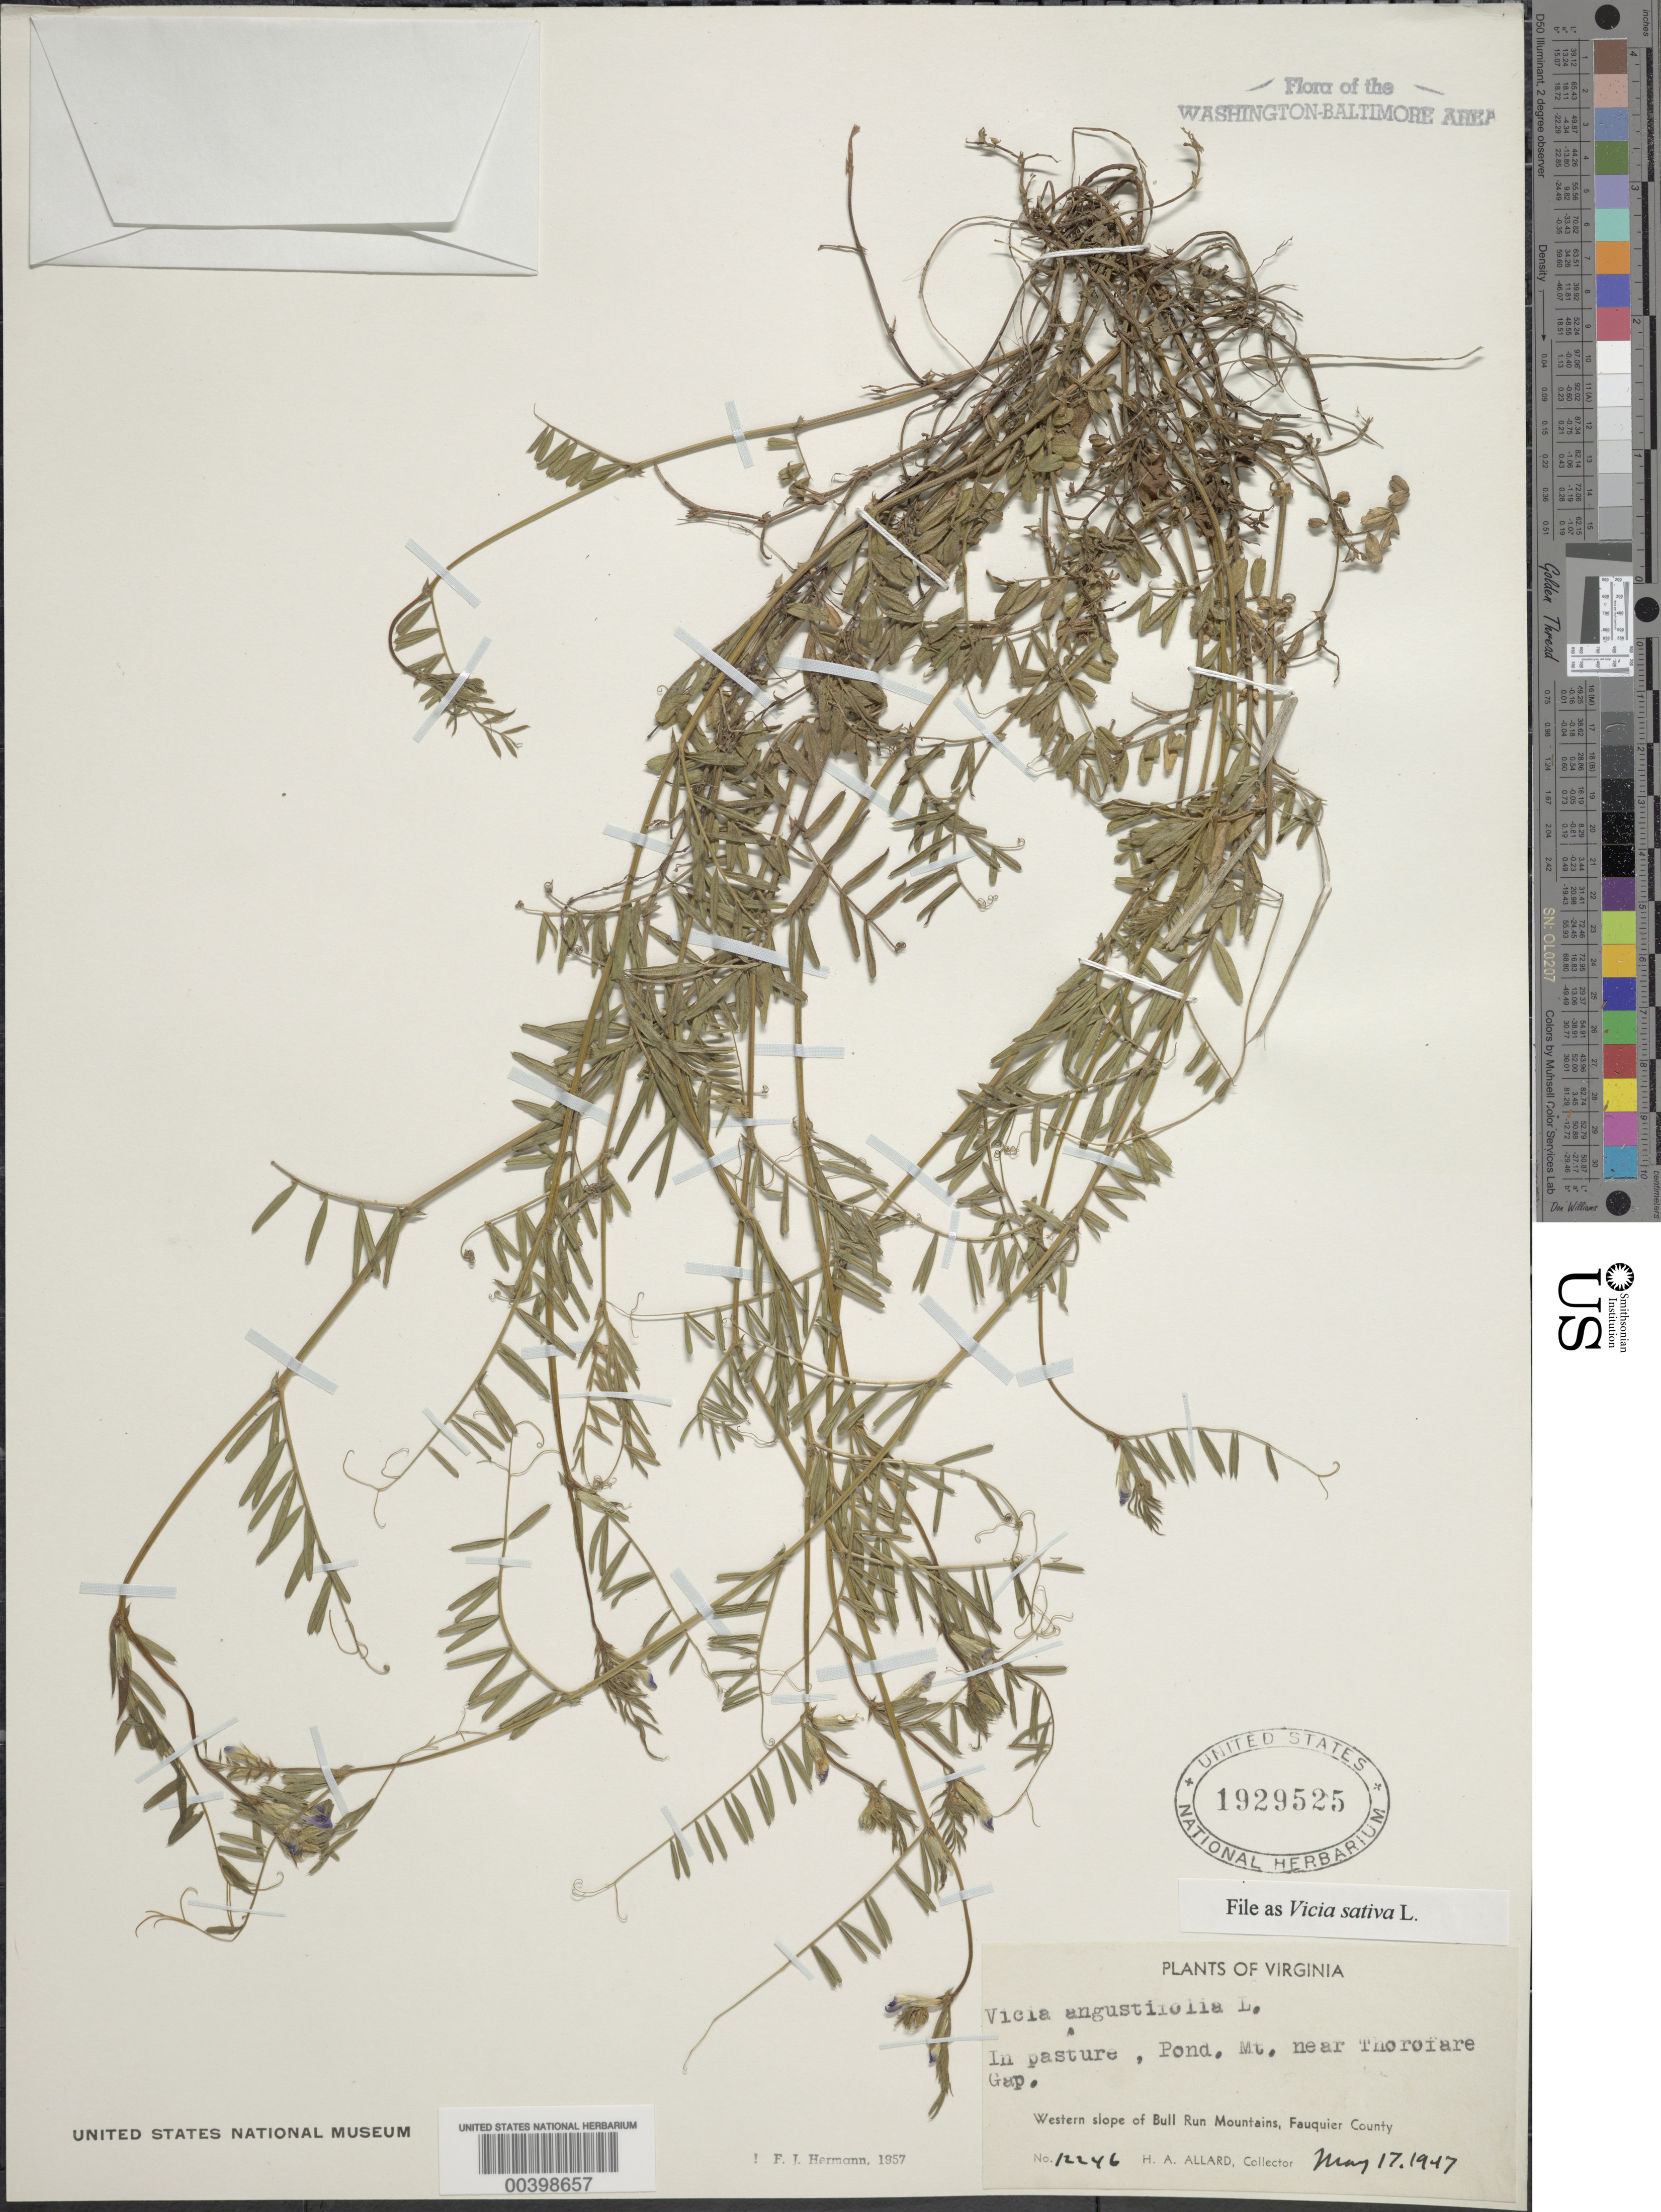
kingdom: Plantae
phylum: Tracheophyta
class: Magnoliopsida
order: Fabales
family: Fabaceae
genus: Vicia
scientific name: Vicia sativa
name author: L.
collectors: H. A. Allard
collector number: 12246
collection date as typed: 17 May 1947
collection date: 1947-05-17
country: United States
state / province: Virginia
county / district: Fauquier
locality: Pond Mt. near Thorofare Gap Bull Run Mts.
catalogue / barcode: US 1929525